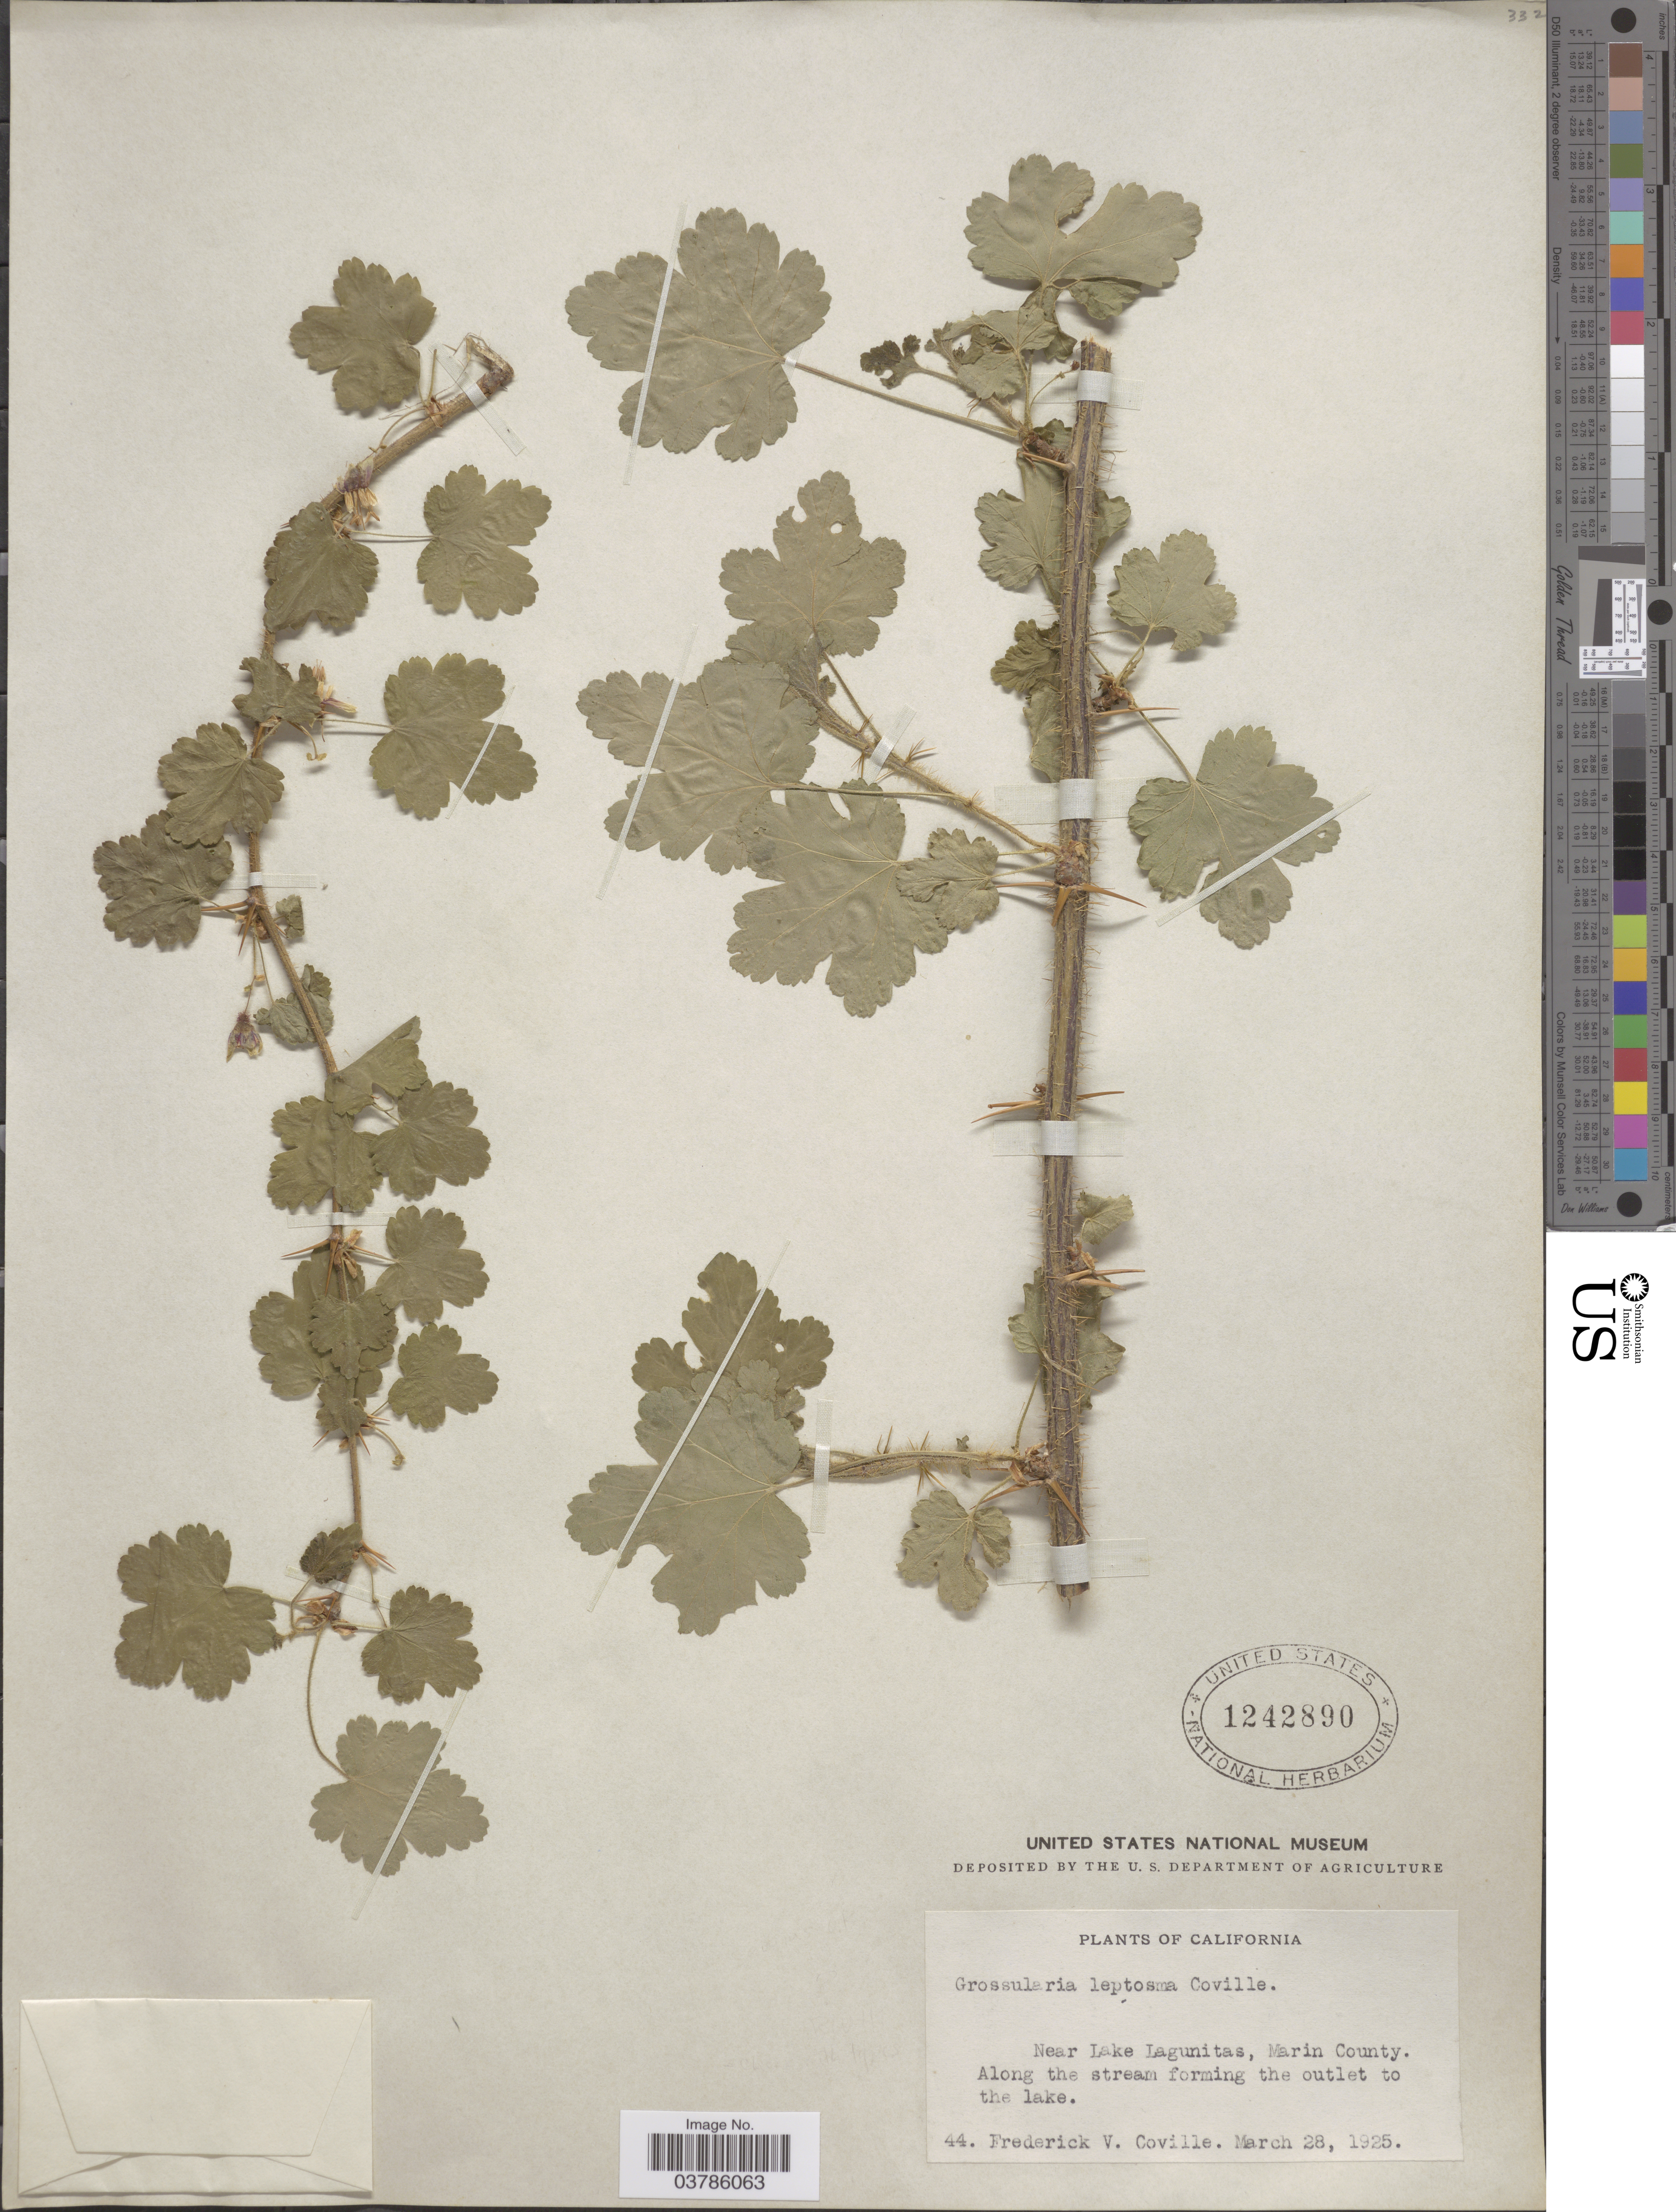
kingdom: Plantae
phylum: Tracheophyta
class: Magnoliopsida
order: Saxifragales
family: Grossulariaceae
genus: Ribes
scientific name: Ribes menziesii var. leptosum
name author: (Coville) Jeps.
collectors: F. V. Coville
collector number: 44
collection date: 1925-03-28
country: United States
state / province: California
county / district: Marin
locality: Near Lake Lagunitas, Marin County. Along the stream forming the outlet to the lake.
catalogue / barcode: US 1242890